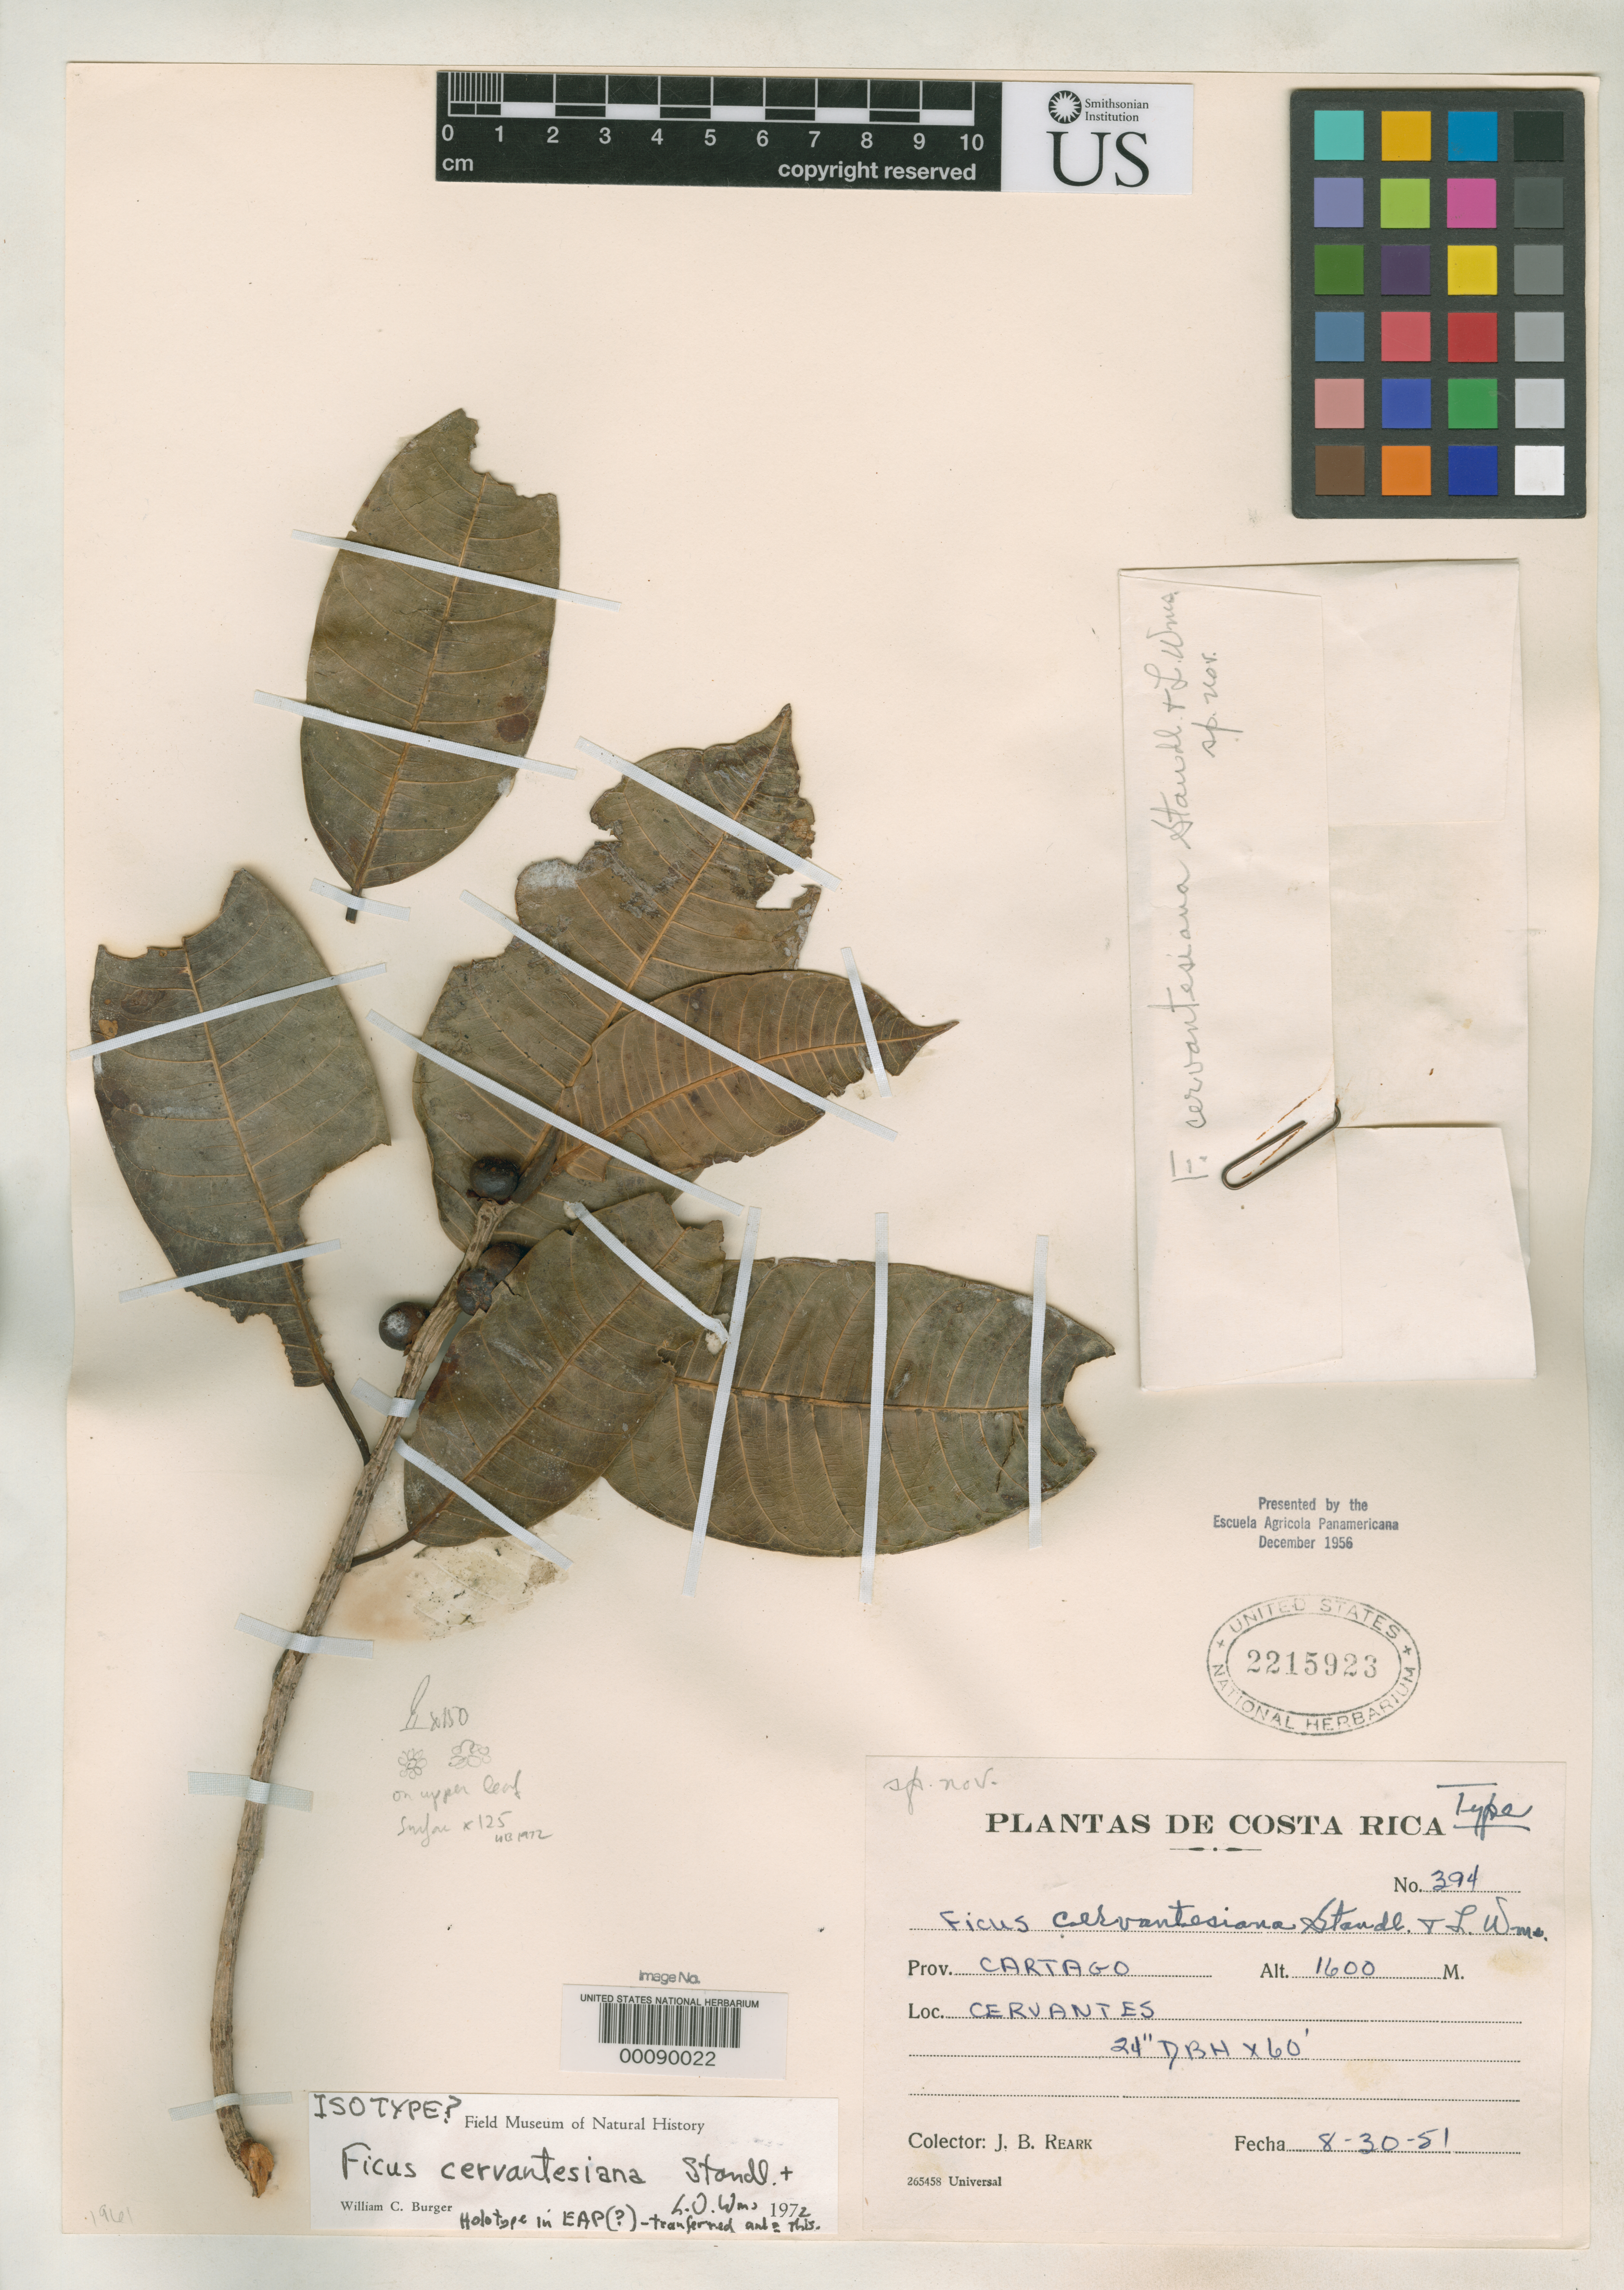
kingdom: Plantae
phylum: Tracheophyta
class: Magnoliopsida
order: Rosales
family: Moraceae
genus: Ficus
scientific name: Ficus cervantesiana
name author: Standl. & L.O. Williams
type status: Holotype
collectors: J. Reark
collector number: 394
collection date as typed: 30 Aug 1951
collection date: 1951-08-30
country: Costa Rica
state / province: Cartago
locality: Cervantes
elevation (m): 1600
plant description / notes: "Presented by the Escuela Agricola Panamericana December 1956." Holotype, transferred from EAP to US (see Dorr et al. 2009, Taxon 58: 993-1001).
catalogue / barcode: US 2215923